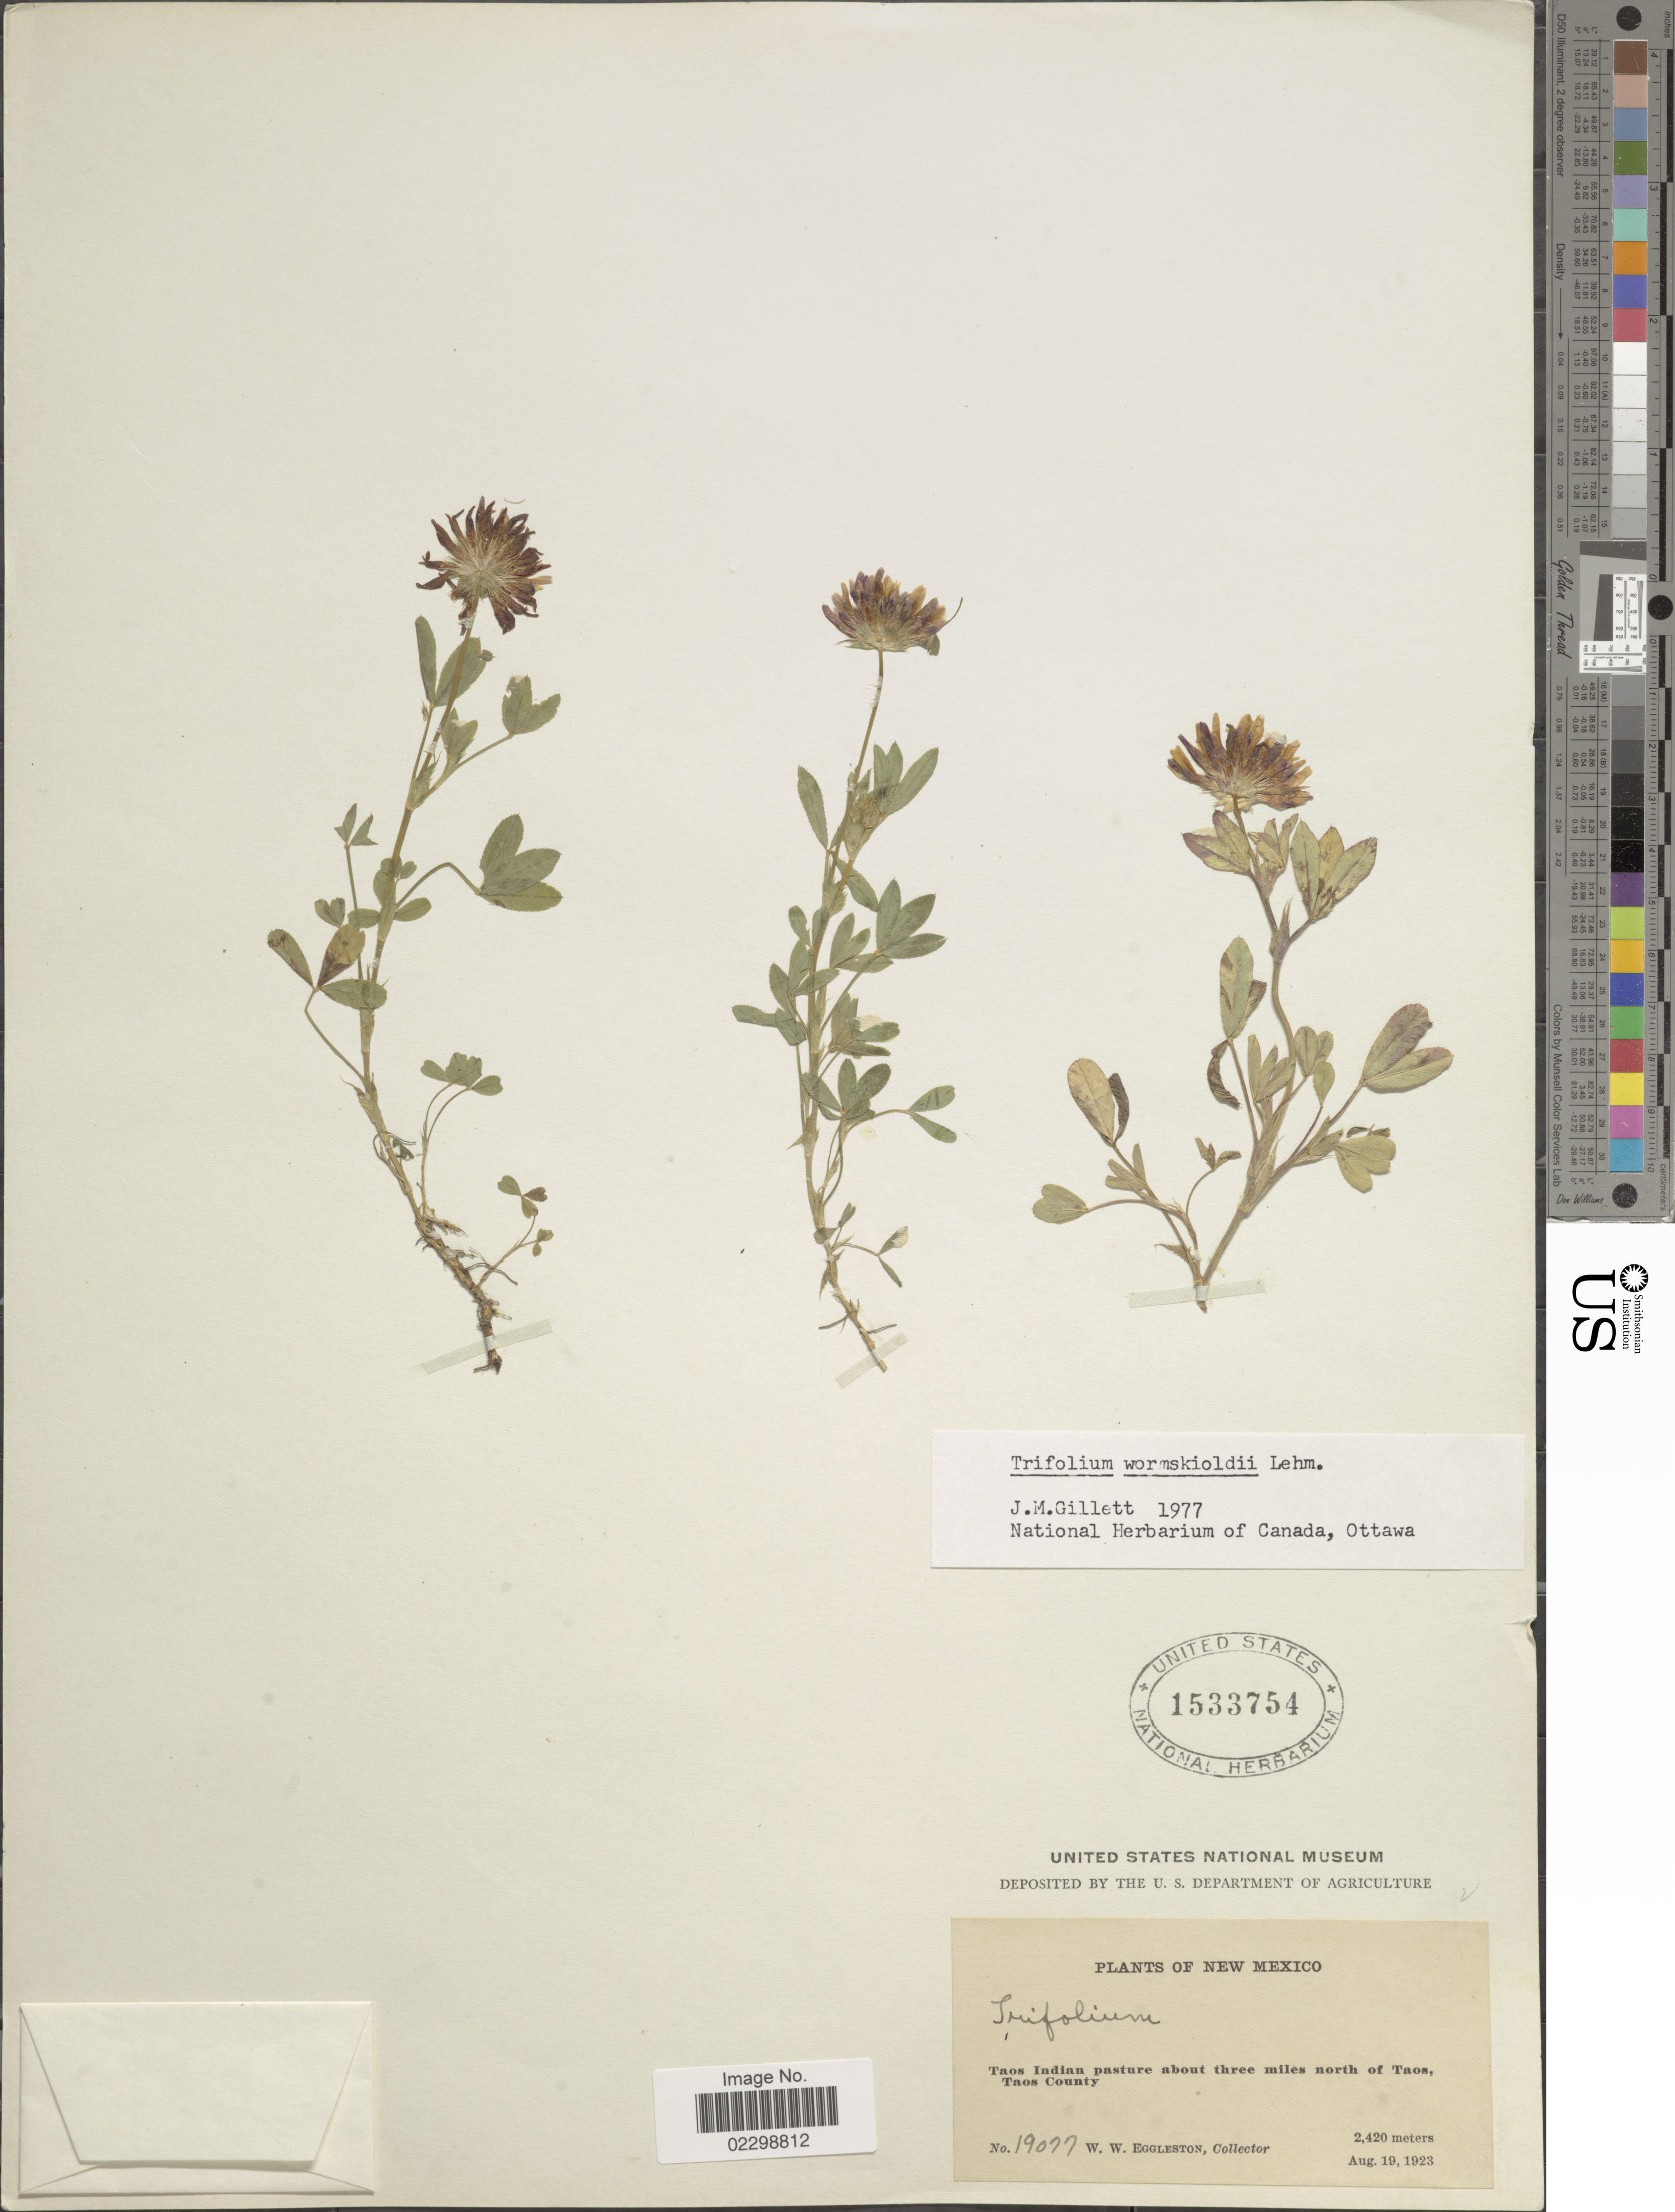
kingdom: Plantae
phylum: Tracheophyta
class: Magnoliopsida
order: Fabales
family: Fabaceae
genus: Trifolium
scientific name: Trifolium wormskioldii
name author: Lehm.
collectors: W. W. Eggleston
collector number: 19077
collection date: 1923-08-19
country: United States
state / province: New Mexico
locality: Toas Indian pasture about three miles north of Taos, Taos County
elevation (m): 2420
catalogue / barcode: US 1533754